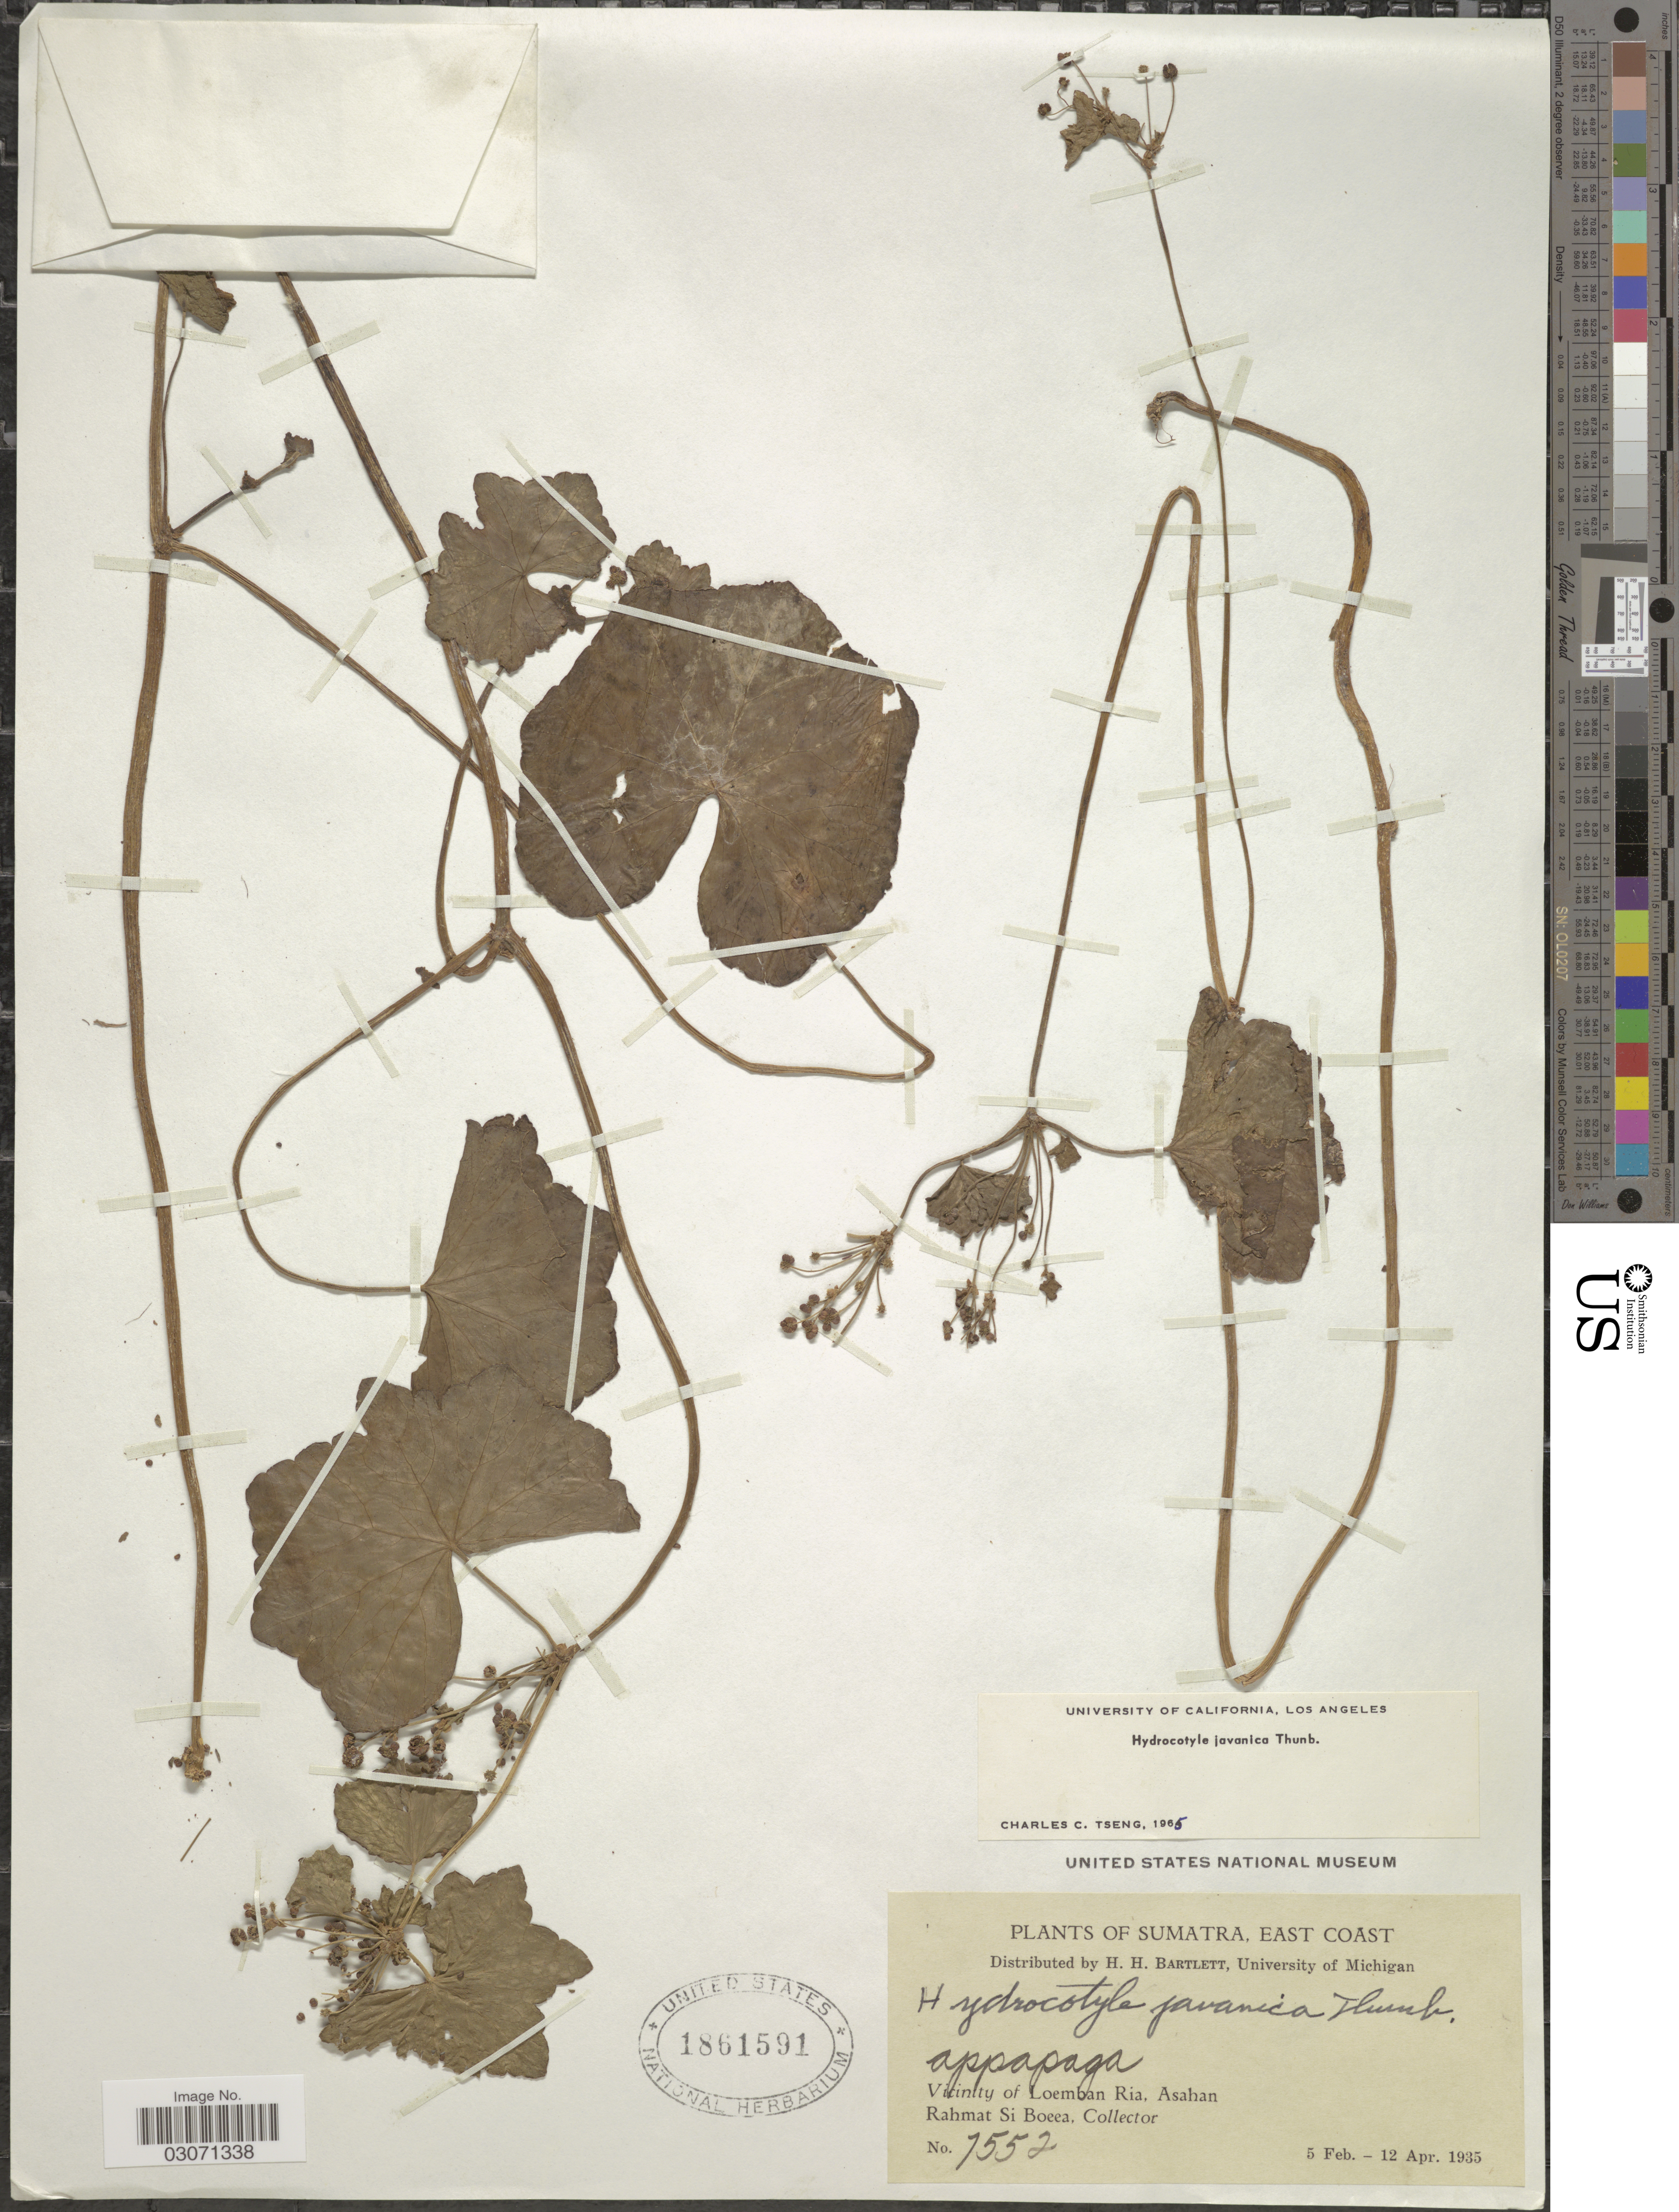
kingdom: Plantae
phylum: Tracheophyta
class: Magnoliopsida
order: Apiales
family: Araliaceae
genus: Hydrocotyle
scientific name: Hydrocotyle javanica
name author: Thunb.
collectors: Rahmat Si Boeea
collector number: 7552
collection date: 1935-02-05/1935-04-12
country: Indonesia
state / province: Sumatra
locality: East Coast. Vicinity of Loembhan Ria, Asahan.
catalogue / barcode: US 1861591